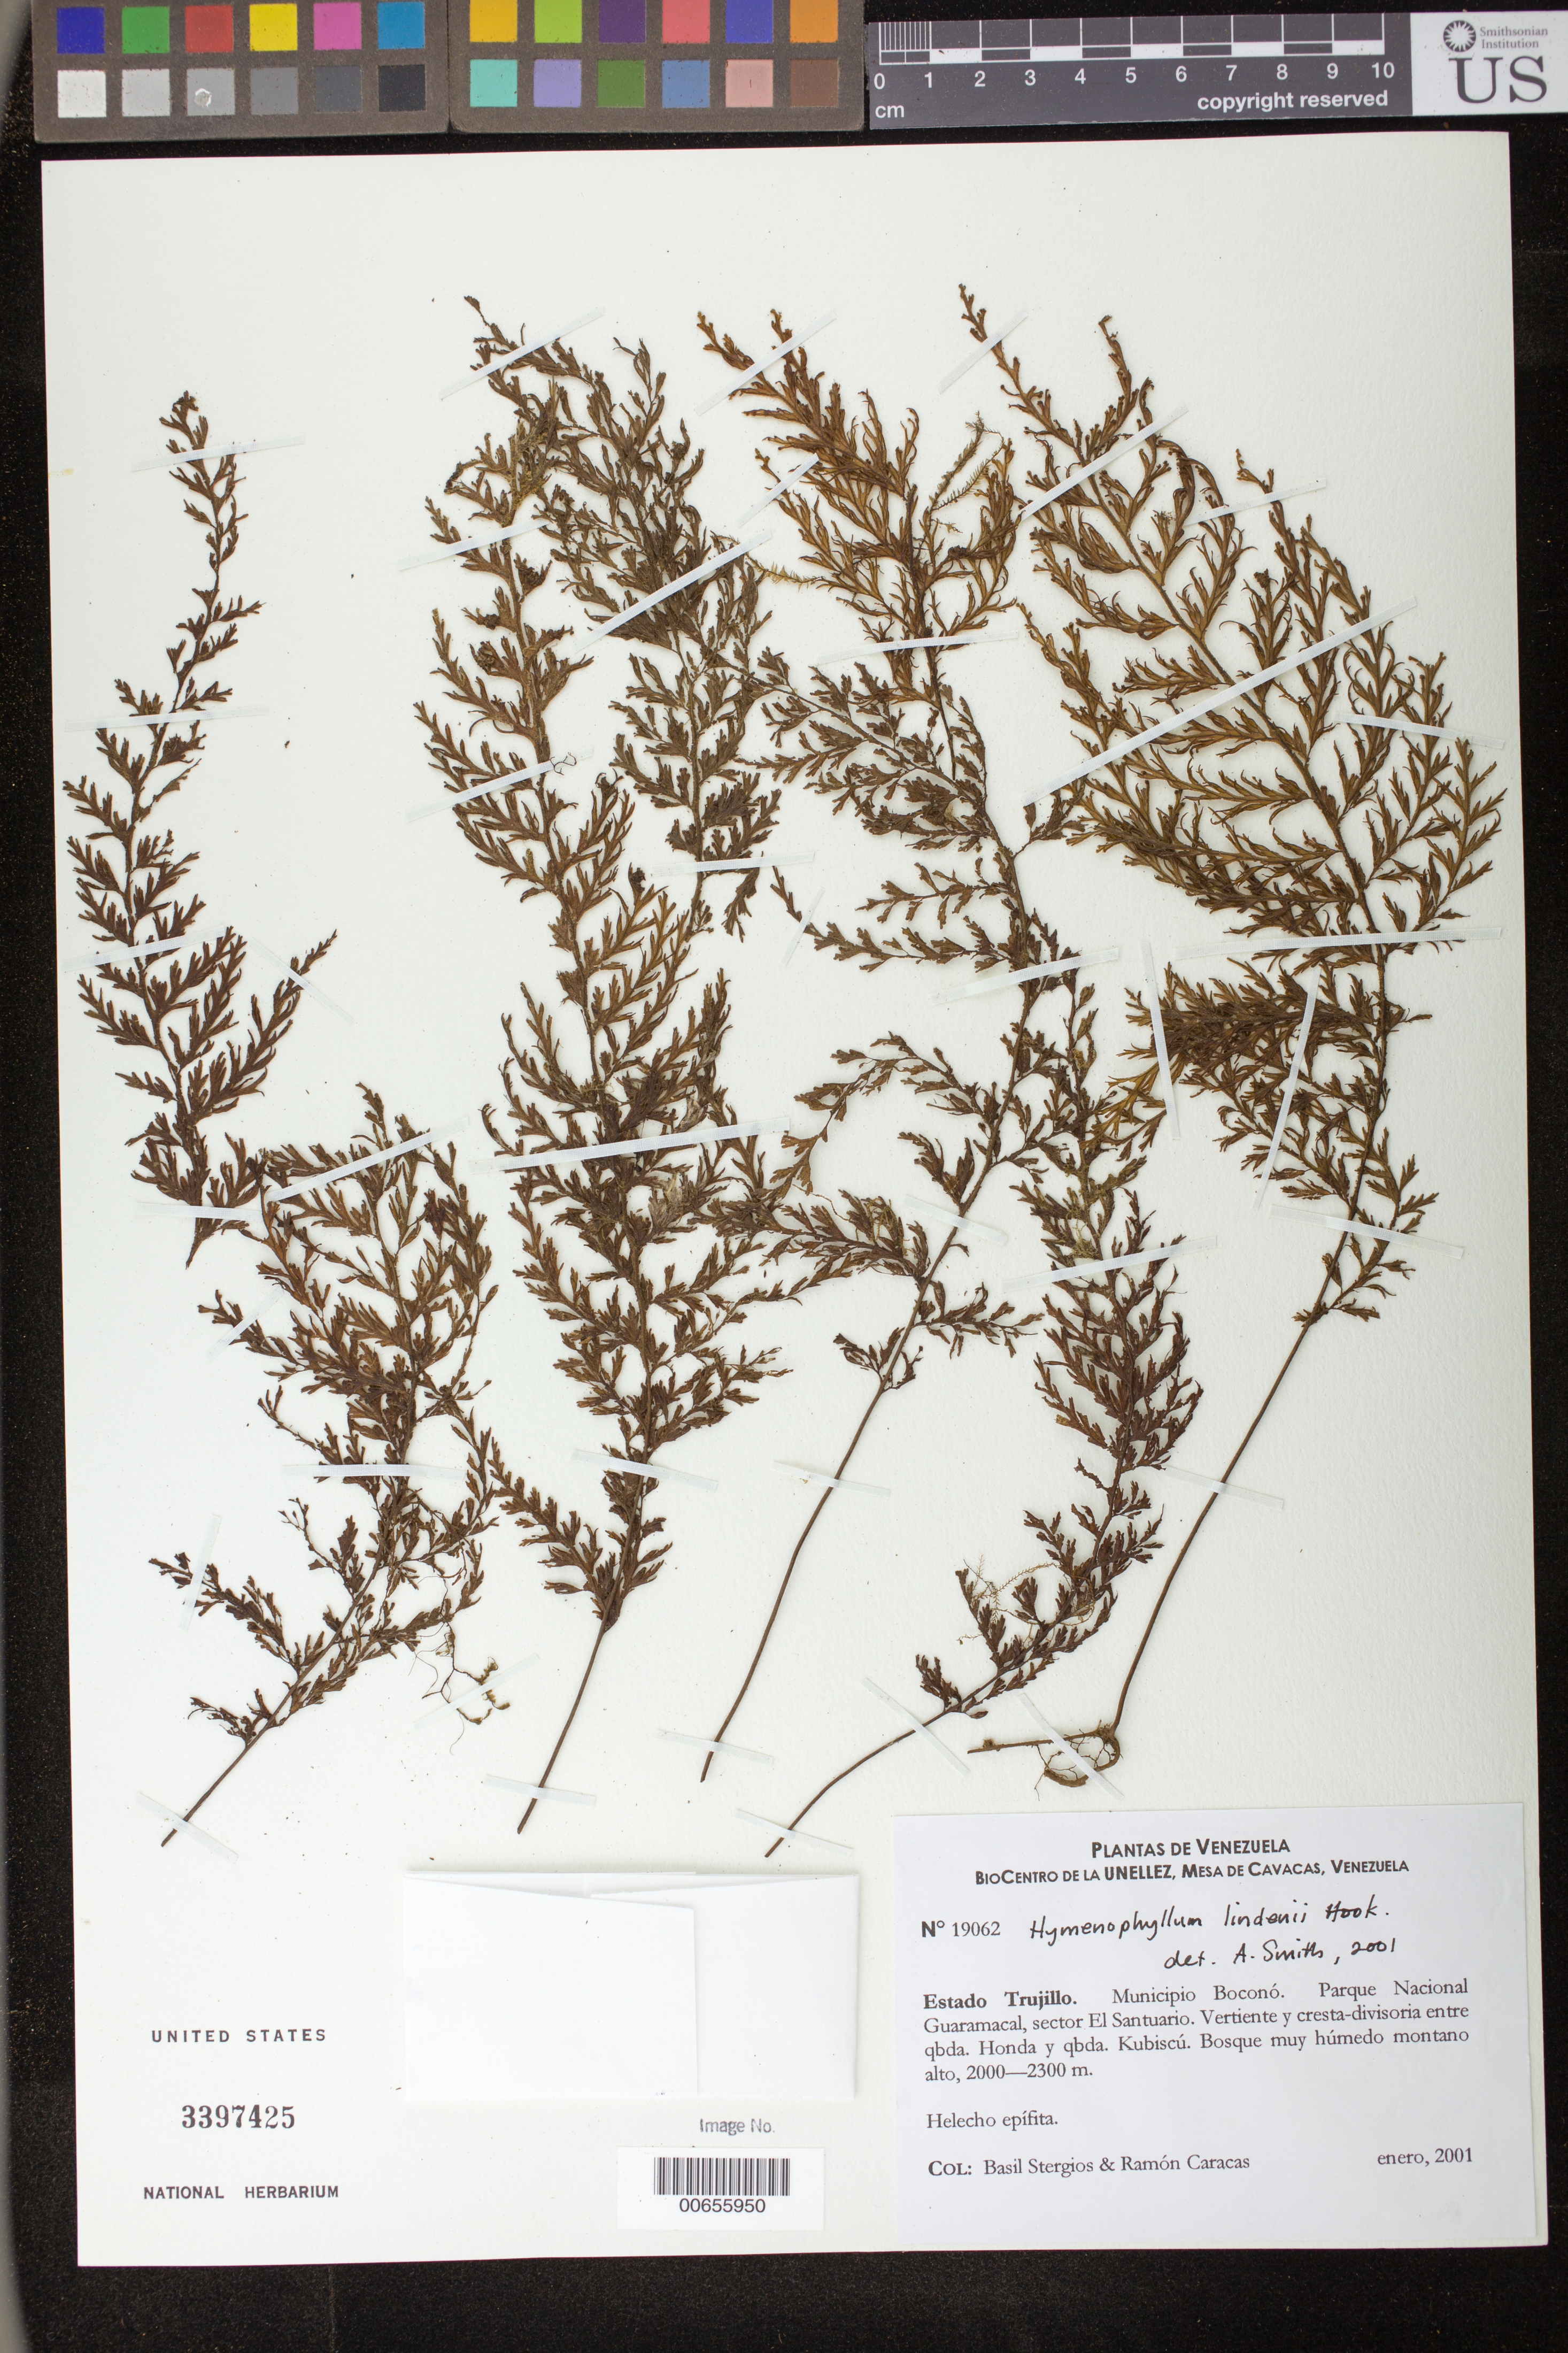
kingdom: Plantae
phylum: Tracheophyta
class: Polypodiopsida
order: Hymenophyllales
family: Hymenophyllaceae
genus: Hymenophyllum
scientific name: Hymenophyllum lindenii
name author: Hook.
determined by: Smith, Alan R., (UC)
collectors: B. G. Stergios & R. Caracas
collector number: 19062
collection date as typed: Jan 2001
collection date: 2001-01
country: Venezuela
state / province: Trujillo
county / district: Boconó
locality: Parque Nacional Guaramacal, sector El Santuario, vertiente y cresta-divisoria entre Quebrada Honda y Quebrada Kubiscú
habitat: Bosque muy húmedo montano alto.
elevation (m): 2000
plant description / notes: PORT, UC, US, VEN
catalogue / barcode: US 3397425